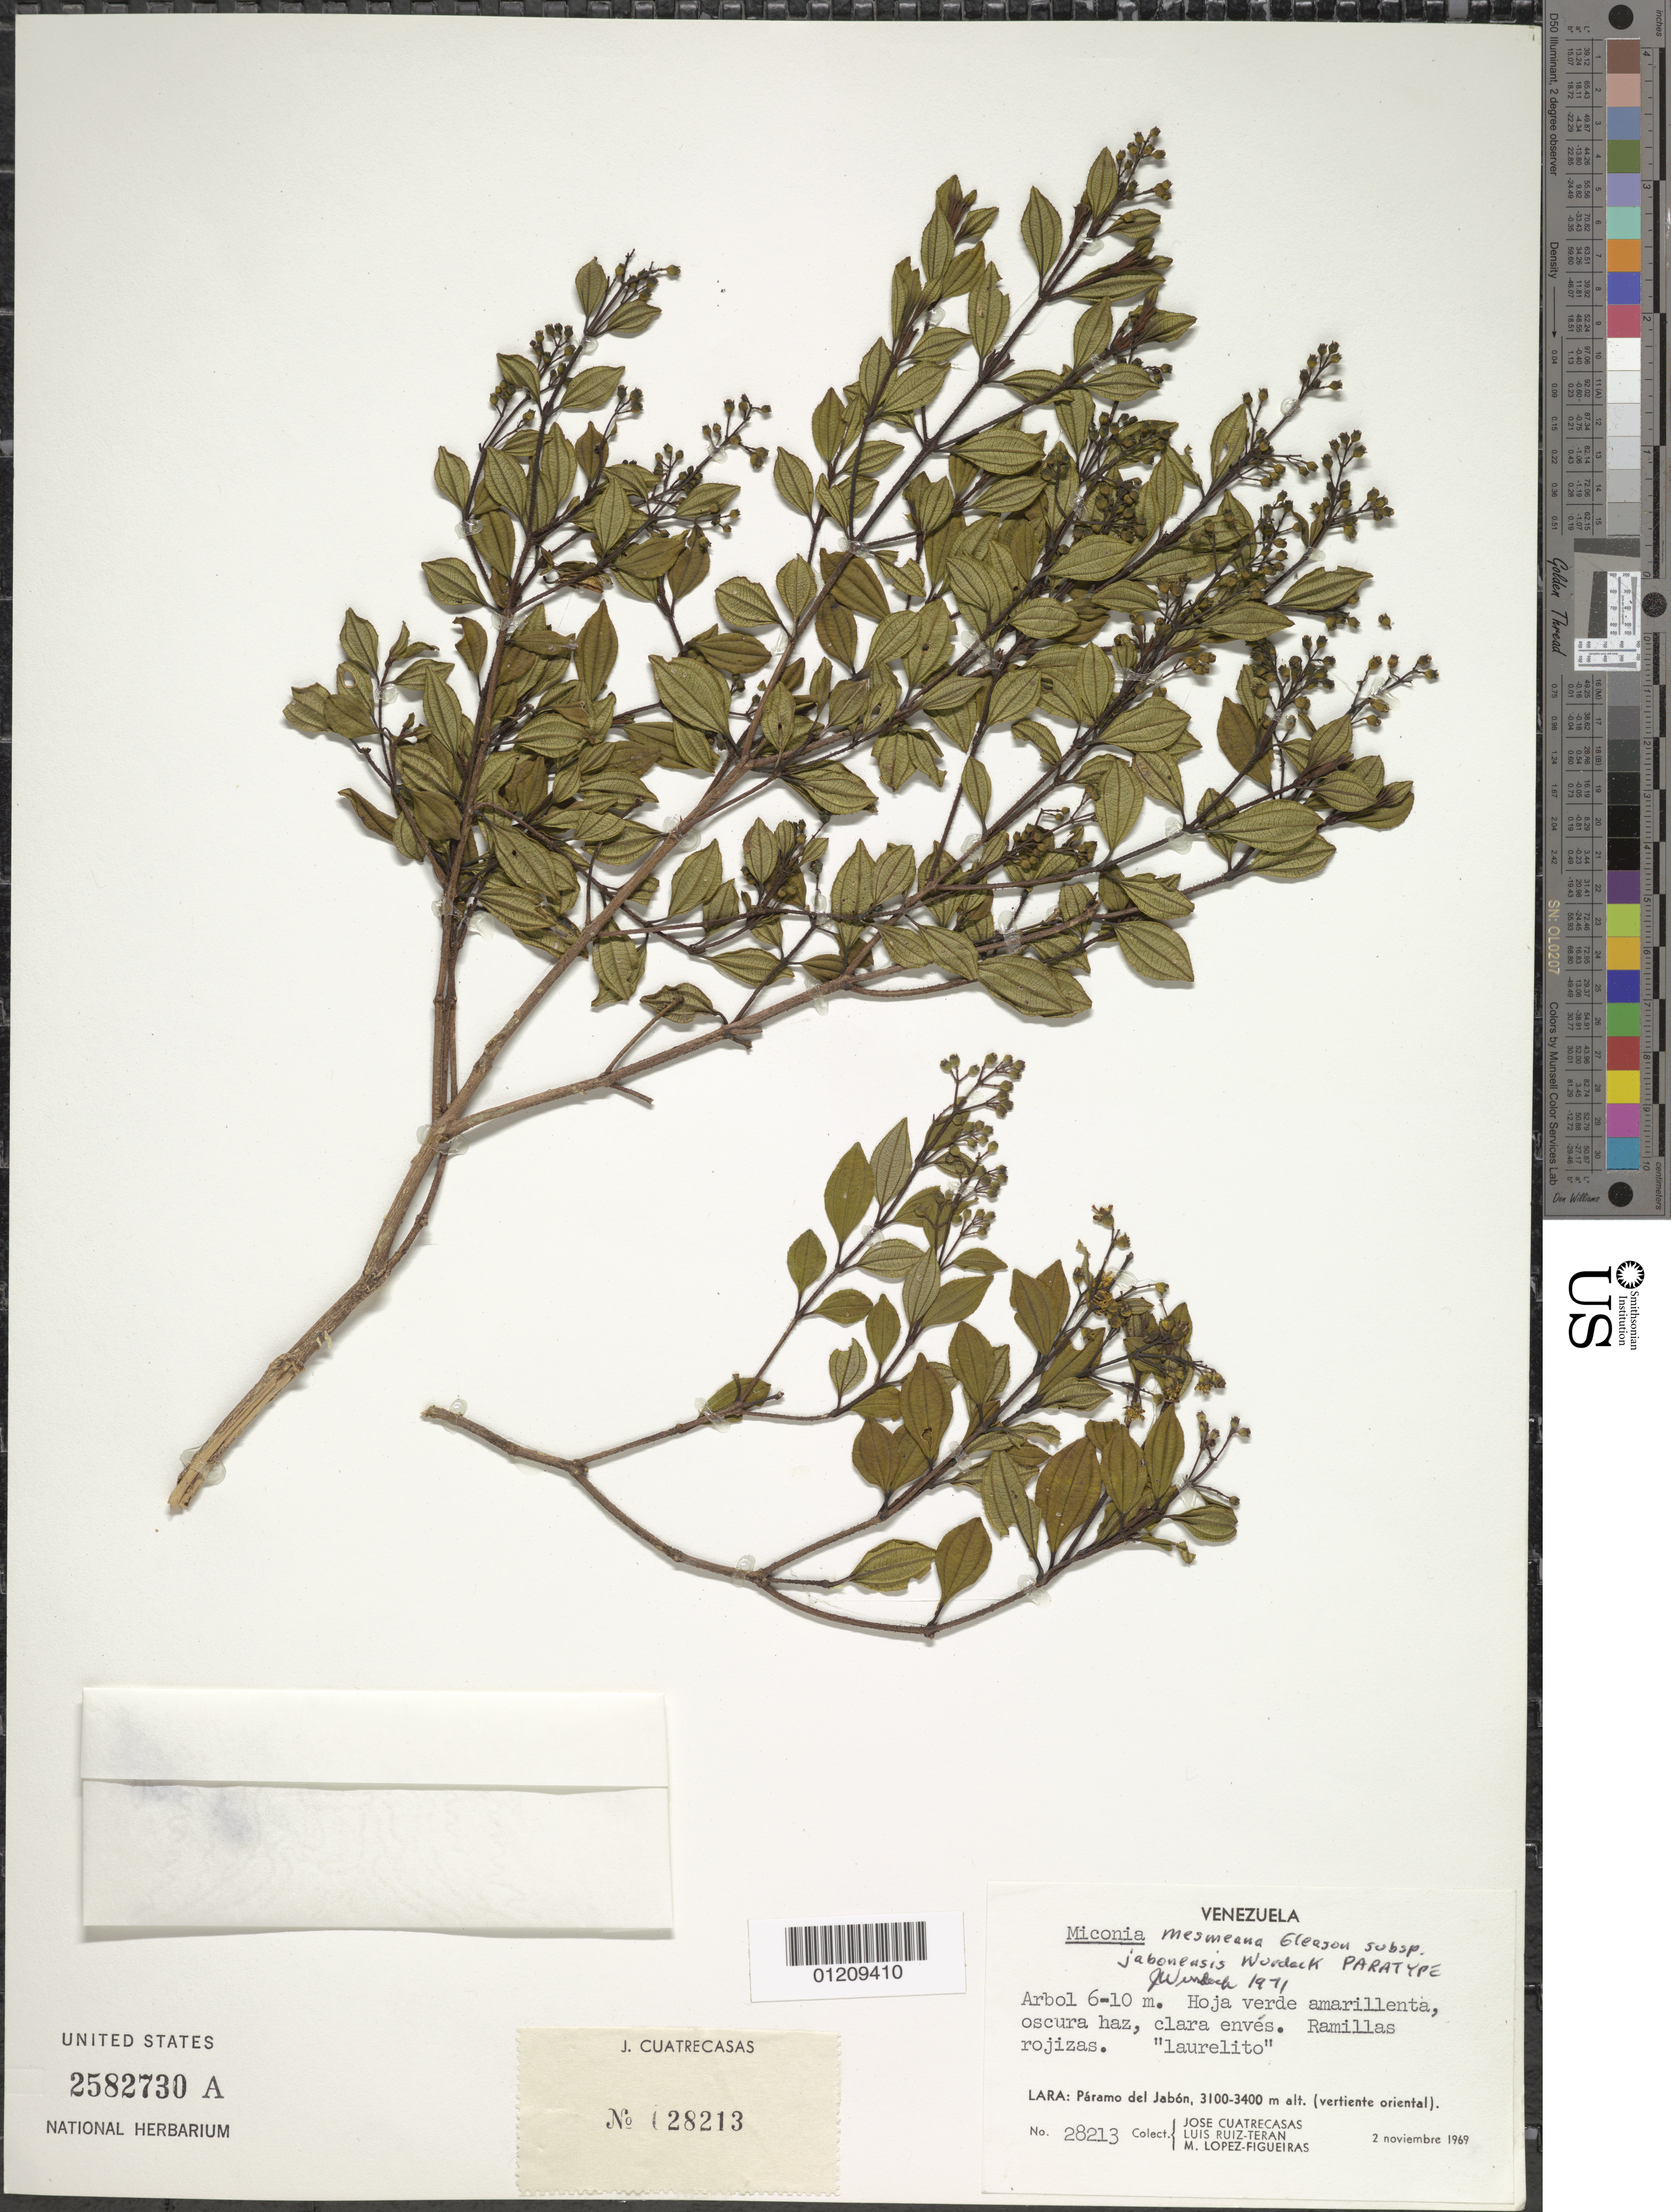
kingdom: Plantae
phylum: Tracheophyta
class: Magnoliopsida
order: Myrtales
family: Melastomataceae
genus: Miconia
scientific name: Miconia mesmeana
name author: Gleason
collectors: J. Cuatrecasas, L. E. Ruíz-Terán & M. López Figueiras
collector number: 28213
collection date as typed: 02 Nov 1969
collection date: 1969-11-02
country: Venezuela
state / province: Lara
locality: Páramo del Jabón, eastern slope.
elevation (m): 3100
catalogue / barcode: US 2582730A